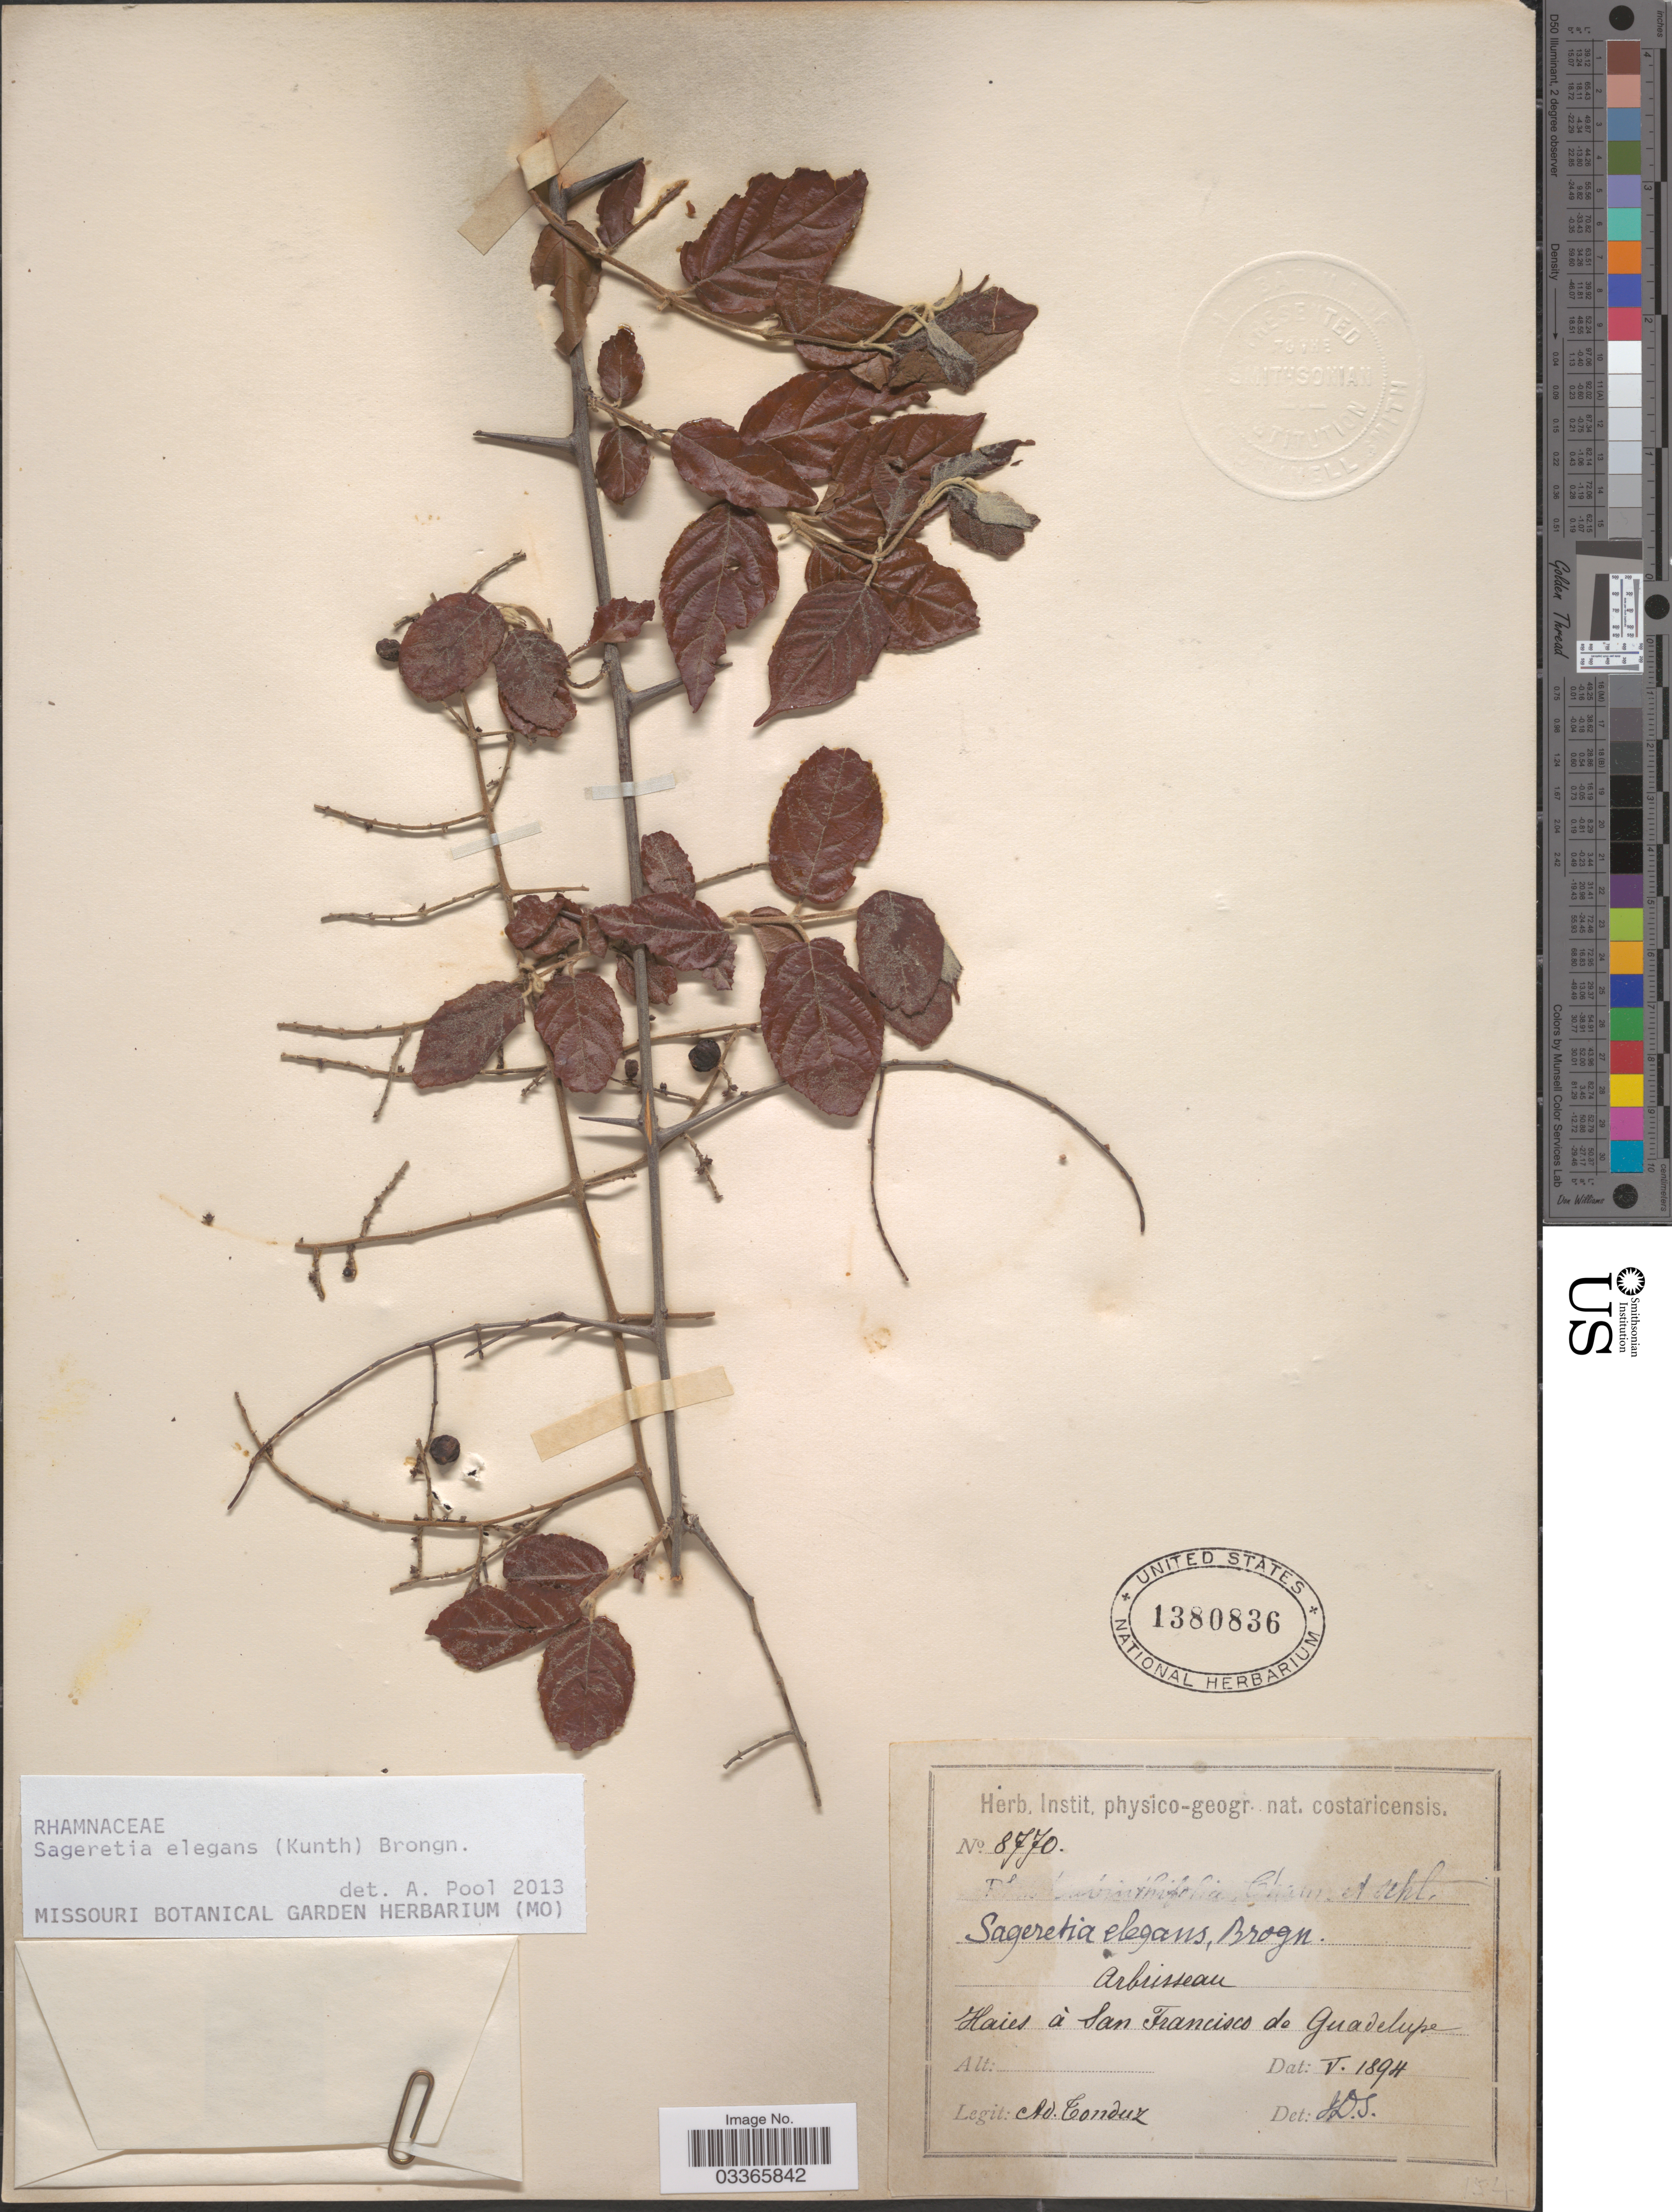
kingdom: Plantae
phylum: Tracheophyta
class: Magnoliopsida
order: Rosales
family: Rhamnaceae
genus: Sageretia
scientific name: Sageretia elegans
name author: (Kunth) Brongn.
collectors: A. Tonduz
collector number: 8770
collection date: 1894-05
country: Costa Rica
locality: Haies á San Francisco de Guadelupe.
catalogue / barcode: US 1380836